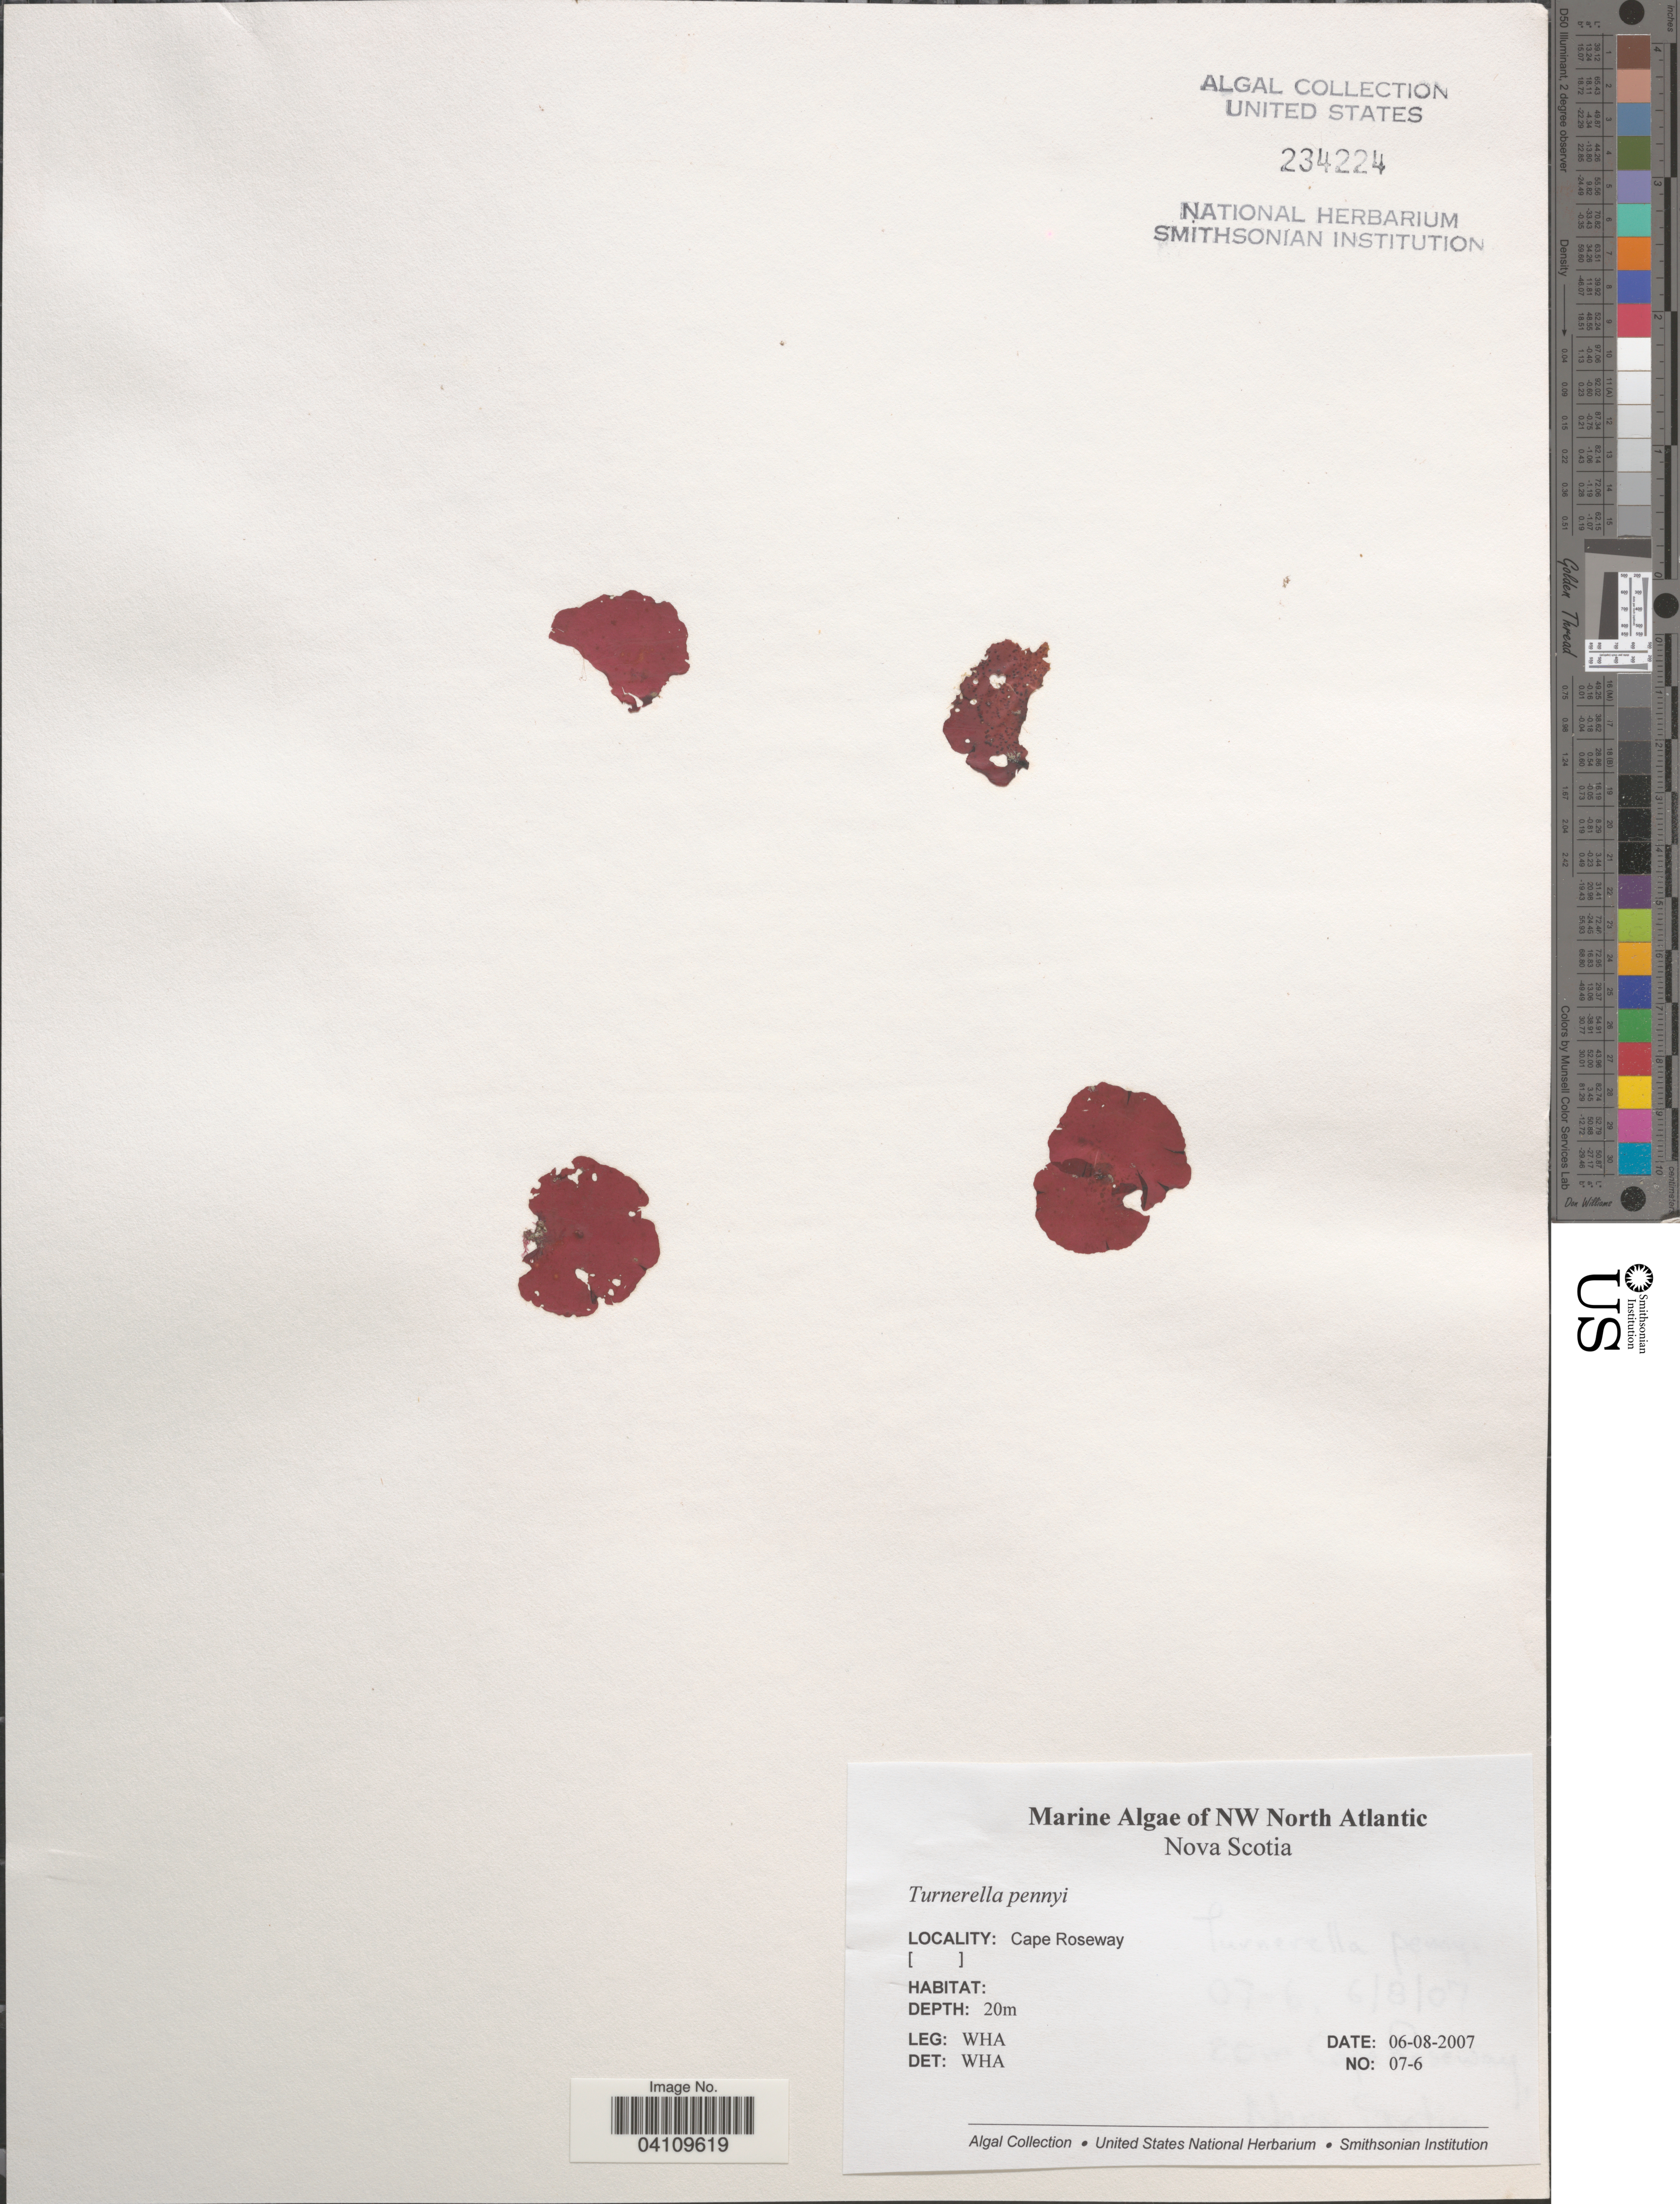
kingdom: Plantae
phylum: Rhodophyta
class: Florideophyceae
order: Gigartinales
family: Furcellariaceae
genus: Turnerella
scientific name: Turnerella pennyi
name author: (Harv.) F. Schmitz in Rosenv.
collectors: W. H. Adey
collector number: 07-6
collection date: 2007-08-06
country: Canada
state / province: Nova Scotia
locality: NW North Atlantic. Cape Roseway.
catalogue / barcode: US 234224